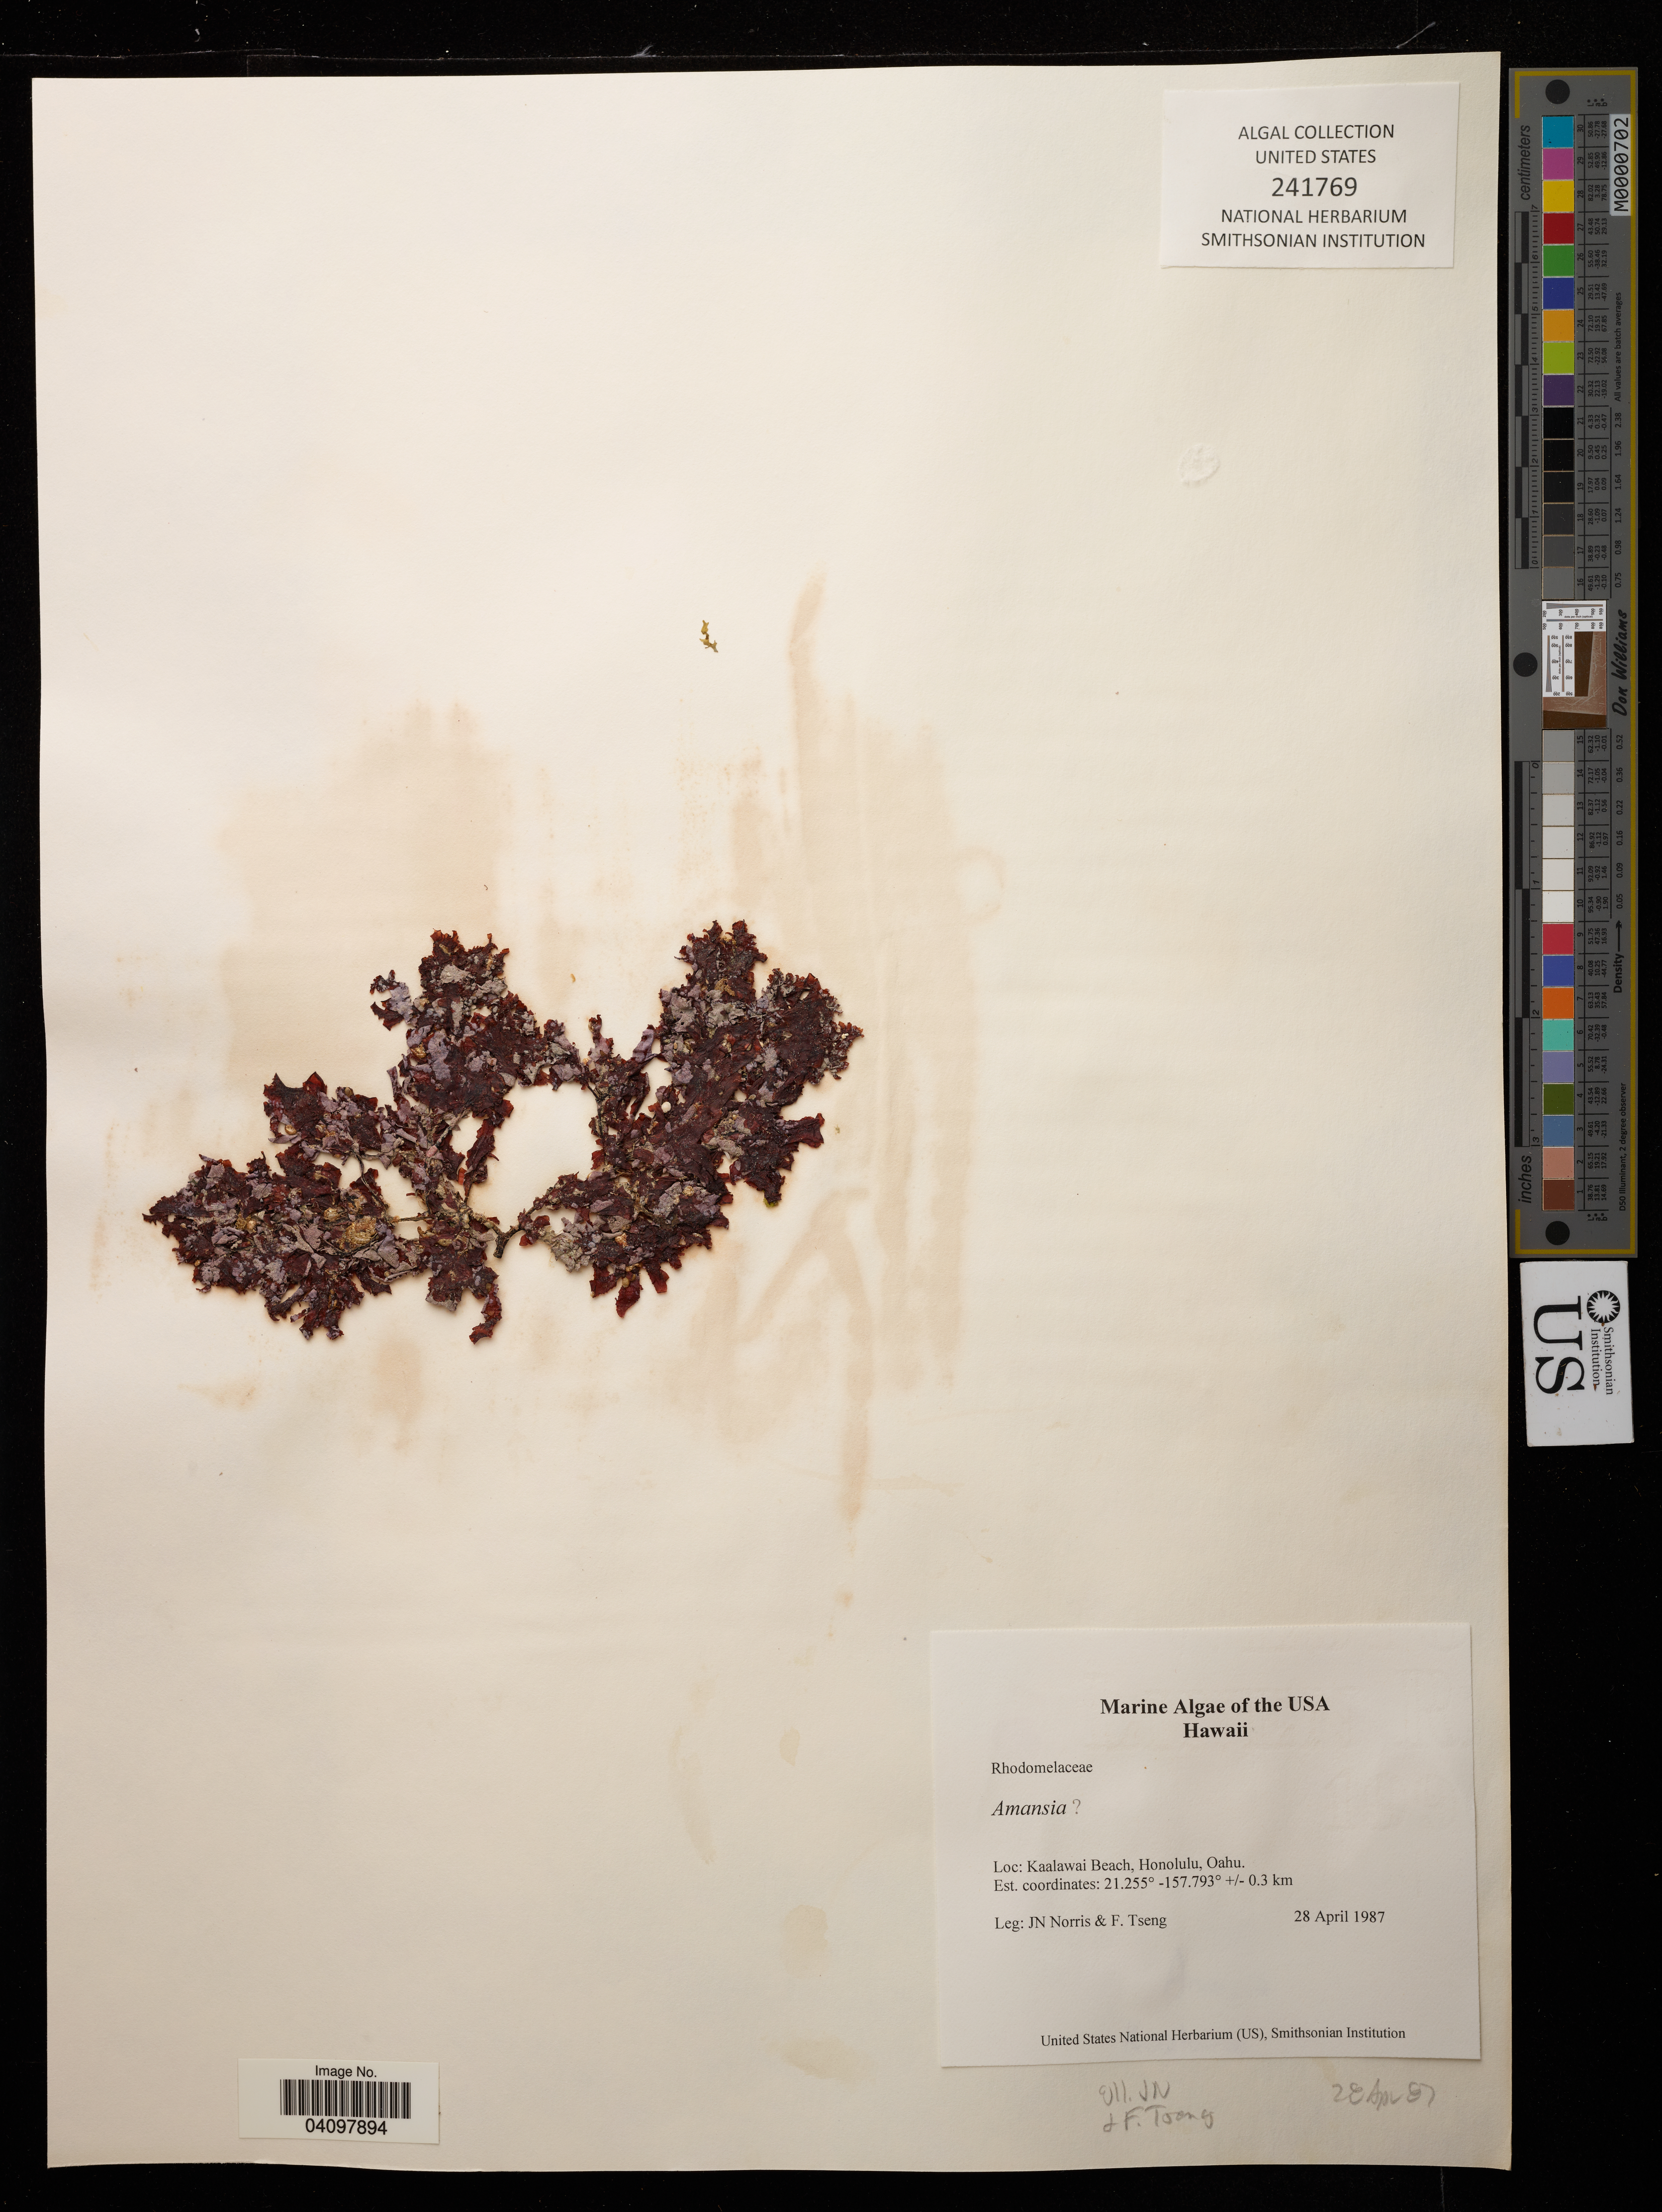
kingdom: Plantae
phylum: Rhodophyta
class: Florideophyceae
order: Ceramiales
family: Rhodomelaceae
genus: Amansia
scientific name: Amansia sp.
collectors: J. N. Norris & F. Tseng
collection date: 1987-04-28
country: United States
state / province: Hawaii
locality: Kaalawai Beach, Honolulu, Oahu. +/- 0.3 km.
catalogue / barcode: US 241769